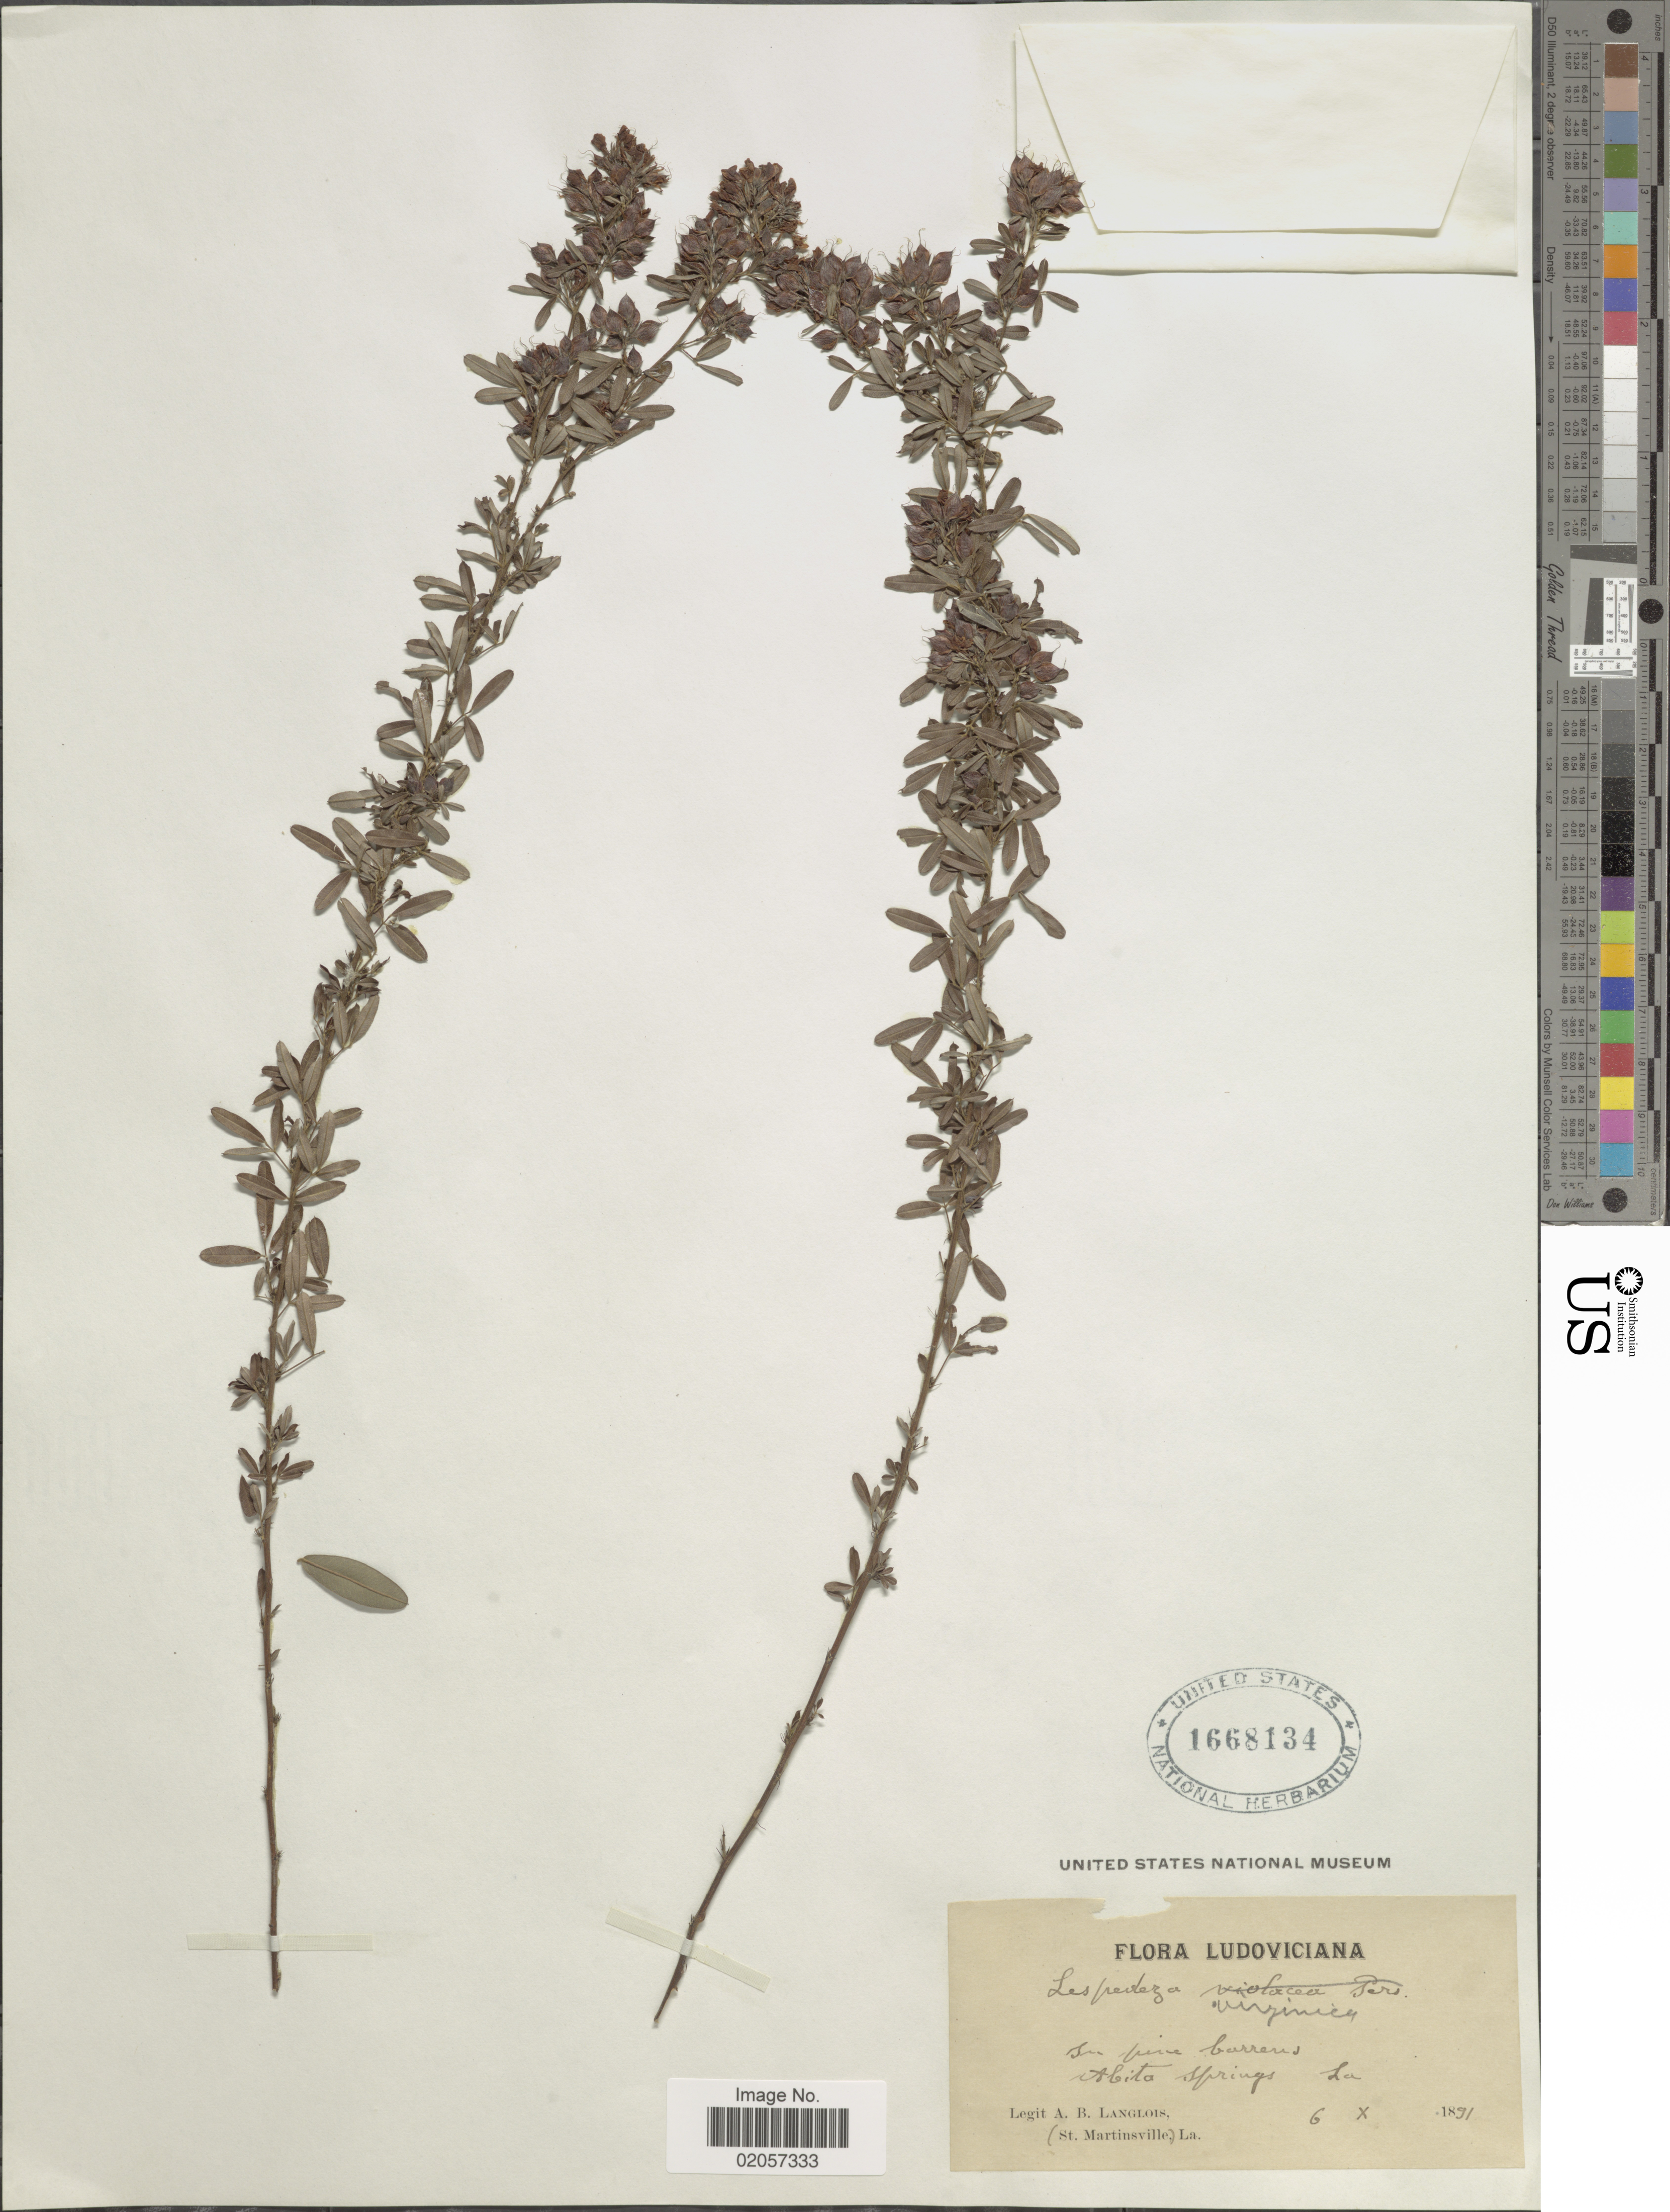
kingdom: Plantae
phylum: Tracheophyta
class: Magnoliopsida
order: Fabales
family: Fabaceae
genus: Lespedeza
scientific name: Lespedeza virginica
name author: (L.) Britton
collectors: A. Langlois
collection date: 1891-10-06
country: United States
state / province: Louisiana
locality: In pine barrens, Abit Springs La.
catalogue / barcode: US 1668134